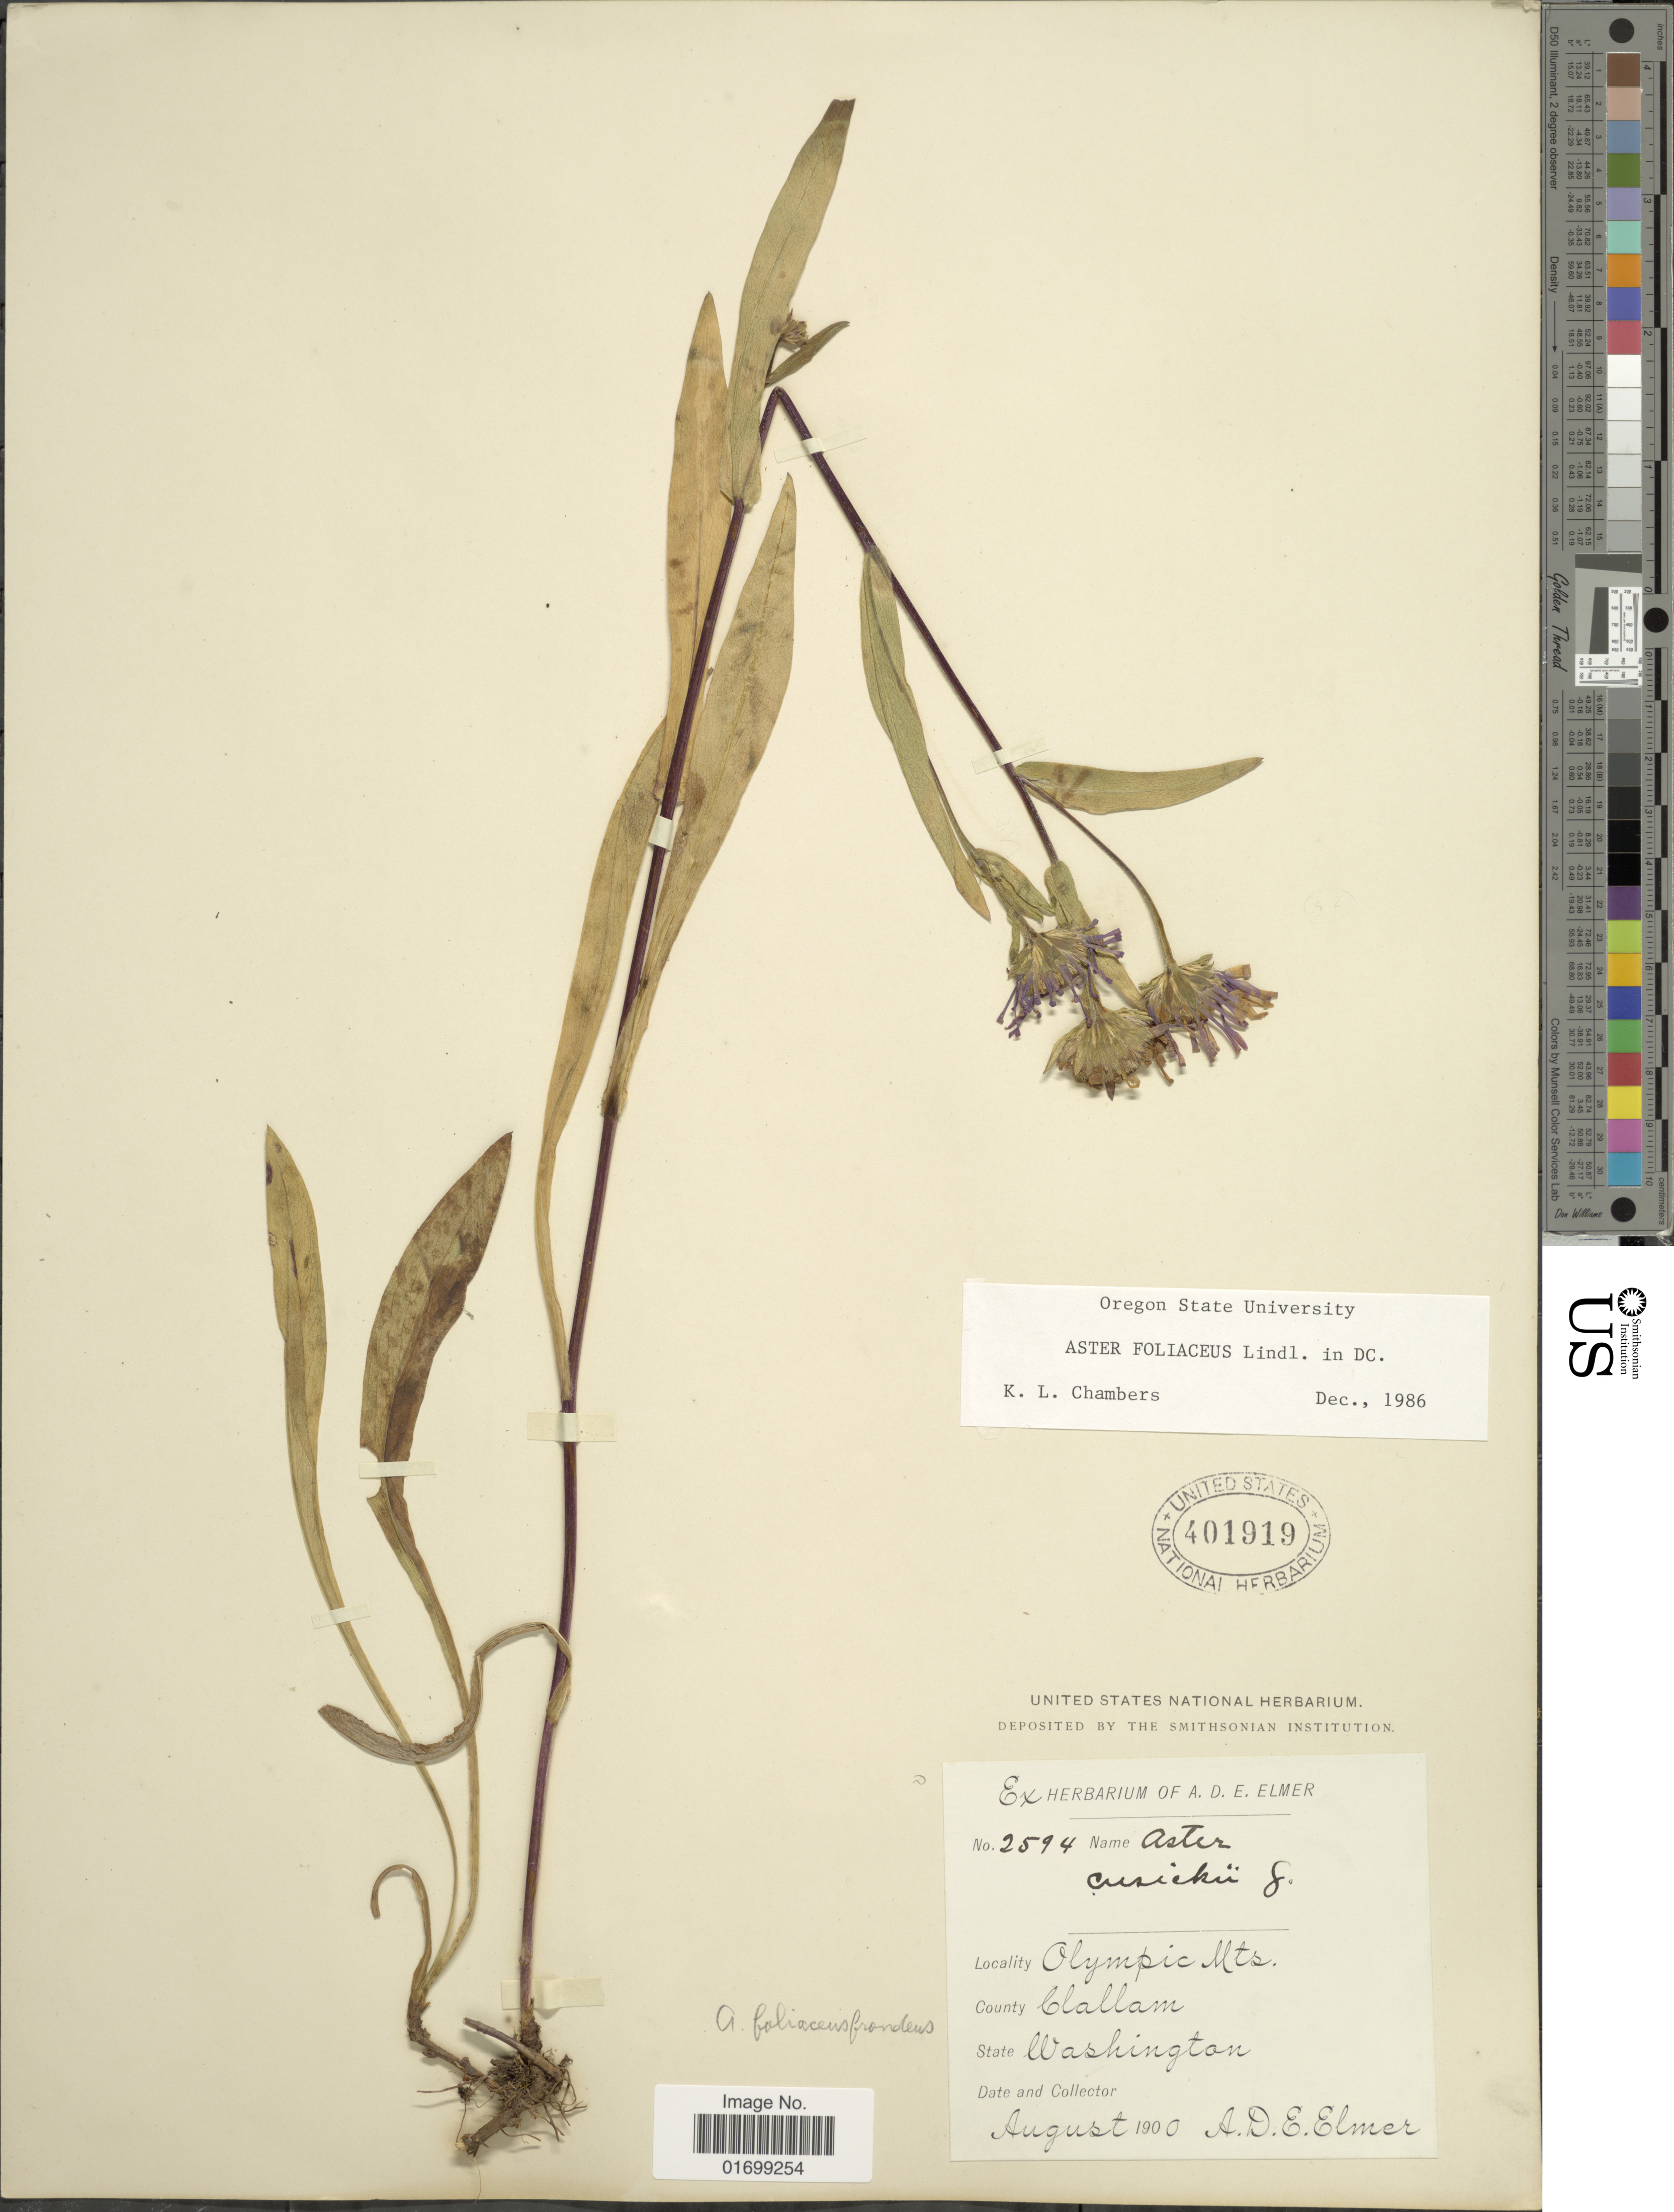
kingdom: Plantae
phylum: Tracheophyta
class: Magnoliopsida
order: Asterales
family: Asteraceae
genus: Symphyotrichum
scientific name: Symphyotrichum foliaceum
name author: (Lindl. ex DC.) G.L. Nesom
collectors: A. D. E. Elmer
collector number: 2594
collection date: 1900-08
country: United States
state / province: Washington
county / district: Clallam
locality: Olympic Mts. County Clallam.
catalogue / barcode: US 401919